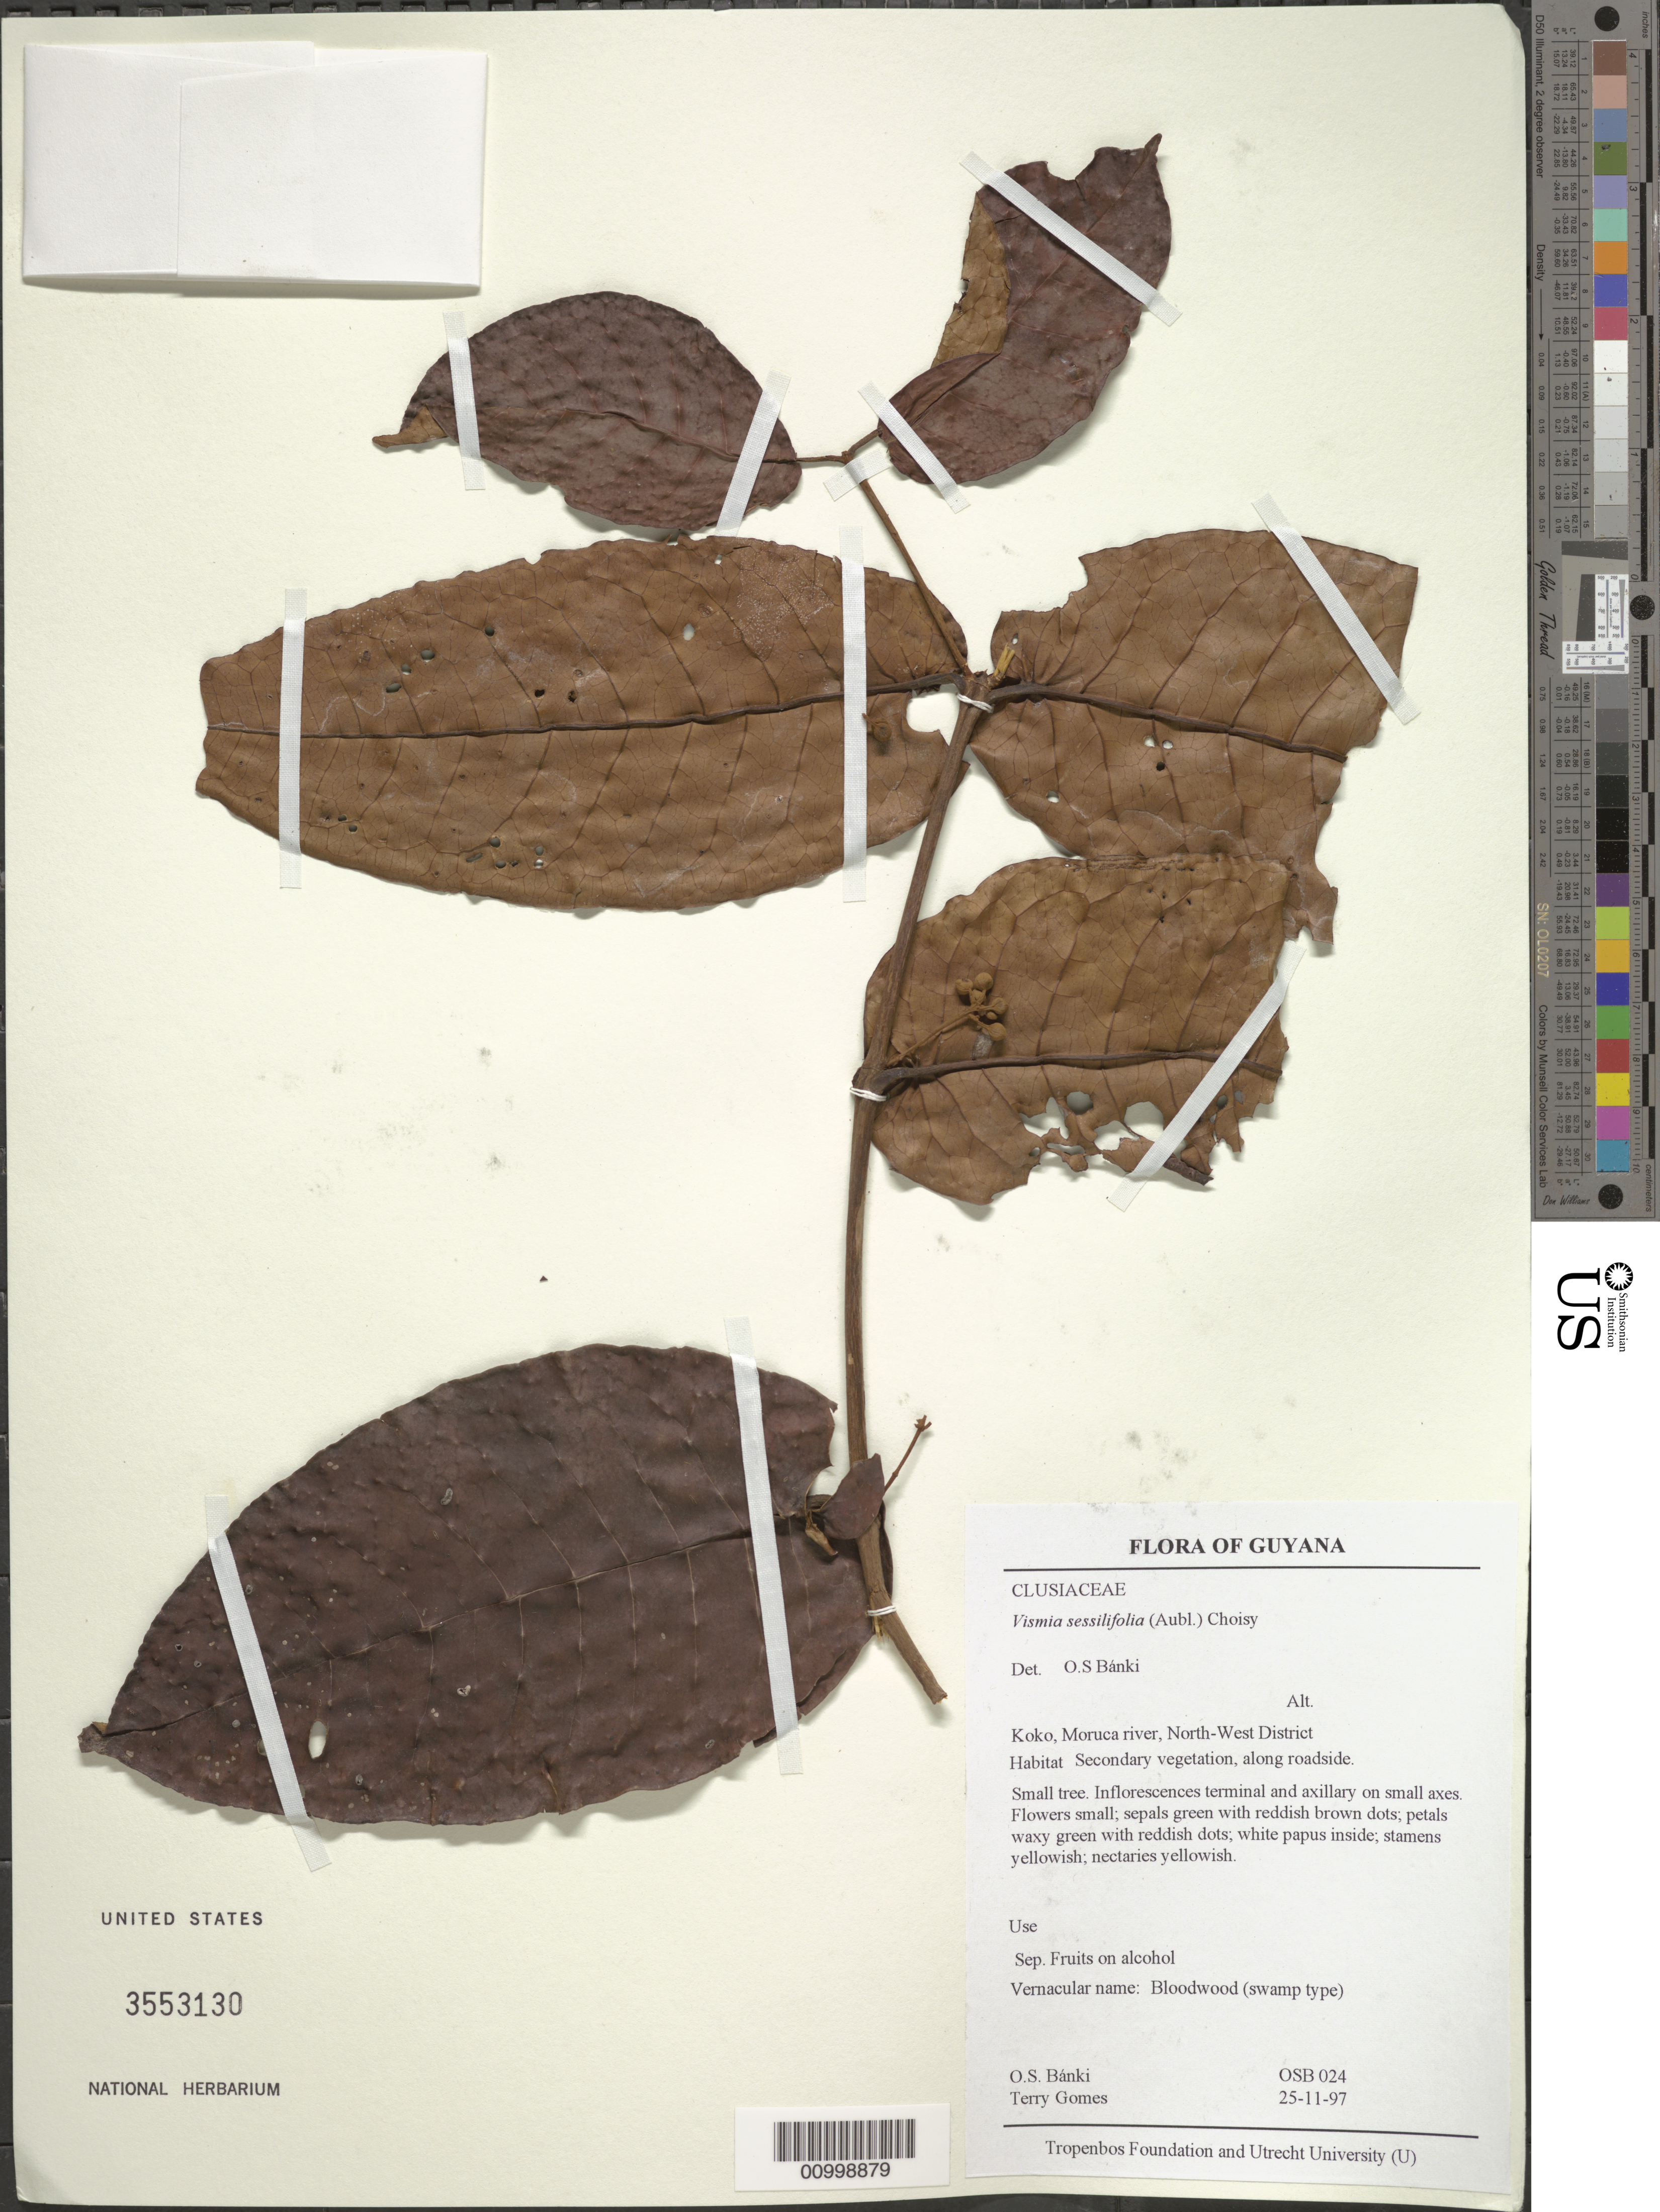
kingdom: Plantae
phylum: Tracheophyta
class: Magnoliopsida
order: Malpighiales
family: Hypericaceae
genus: Vismia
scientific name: Vismia sessilifolia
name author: (Aubl.) Choisy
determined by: Bánki, O. S.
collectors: O. Bánki & T. Gomes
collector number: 24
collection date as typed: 25-Nov-97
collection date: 1997-11-25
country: Guyana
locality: Koko, Moruca river, North-West District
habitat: Secondary vegetation along roadside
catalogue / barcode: US 3553130